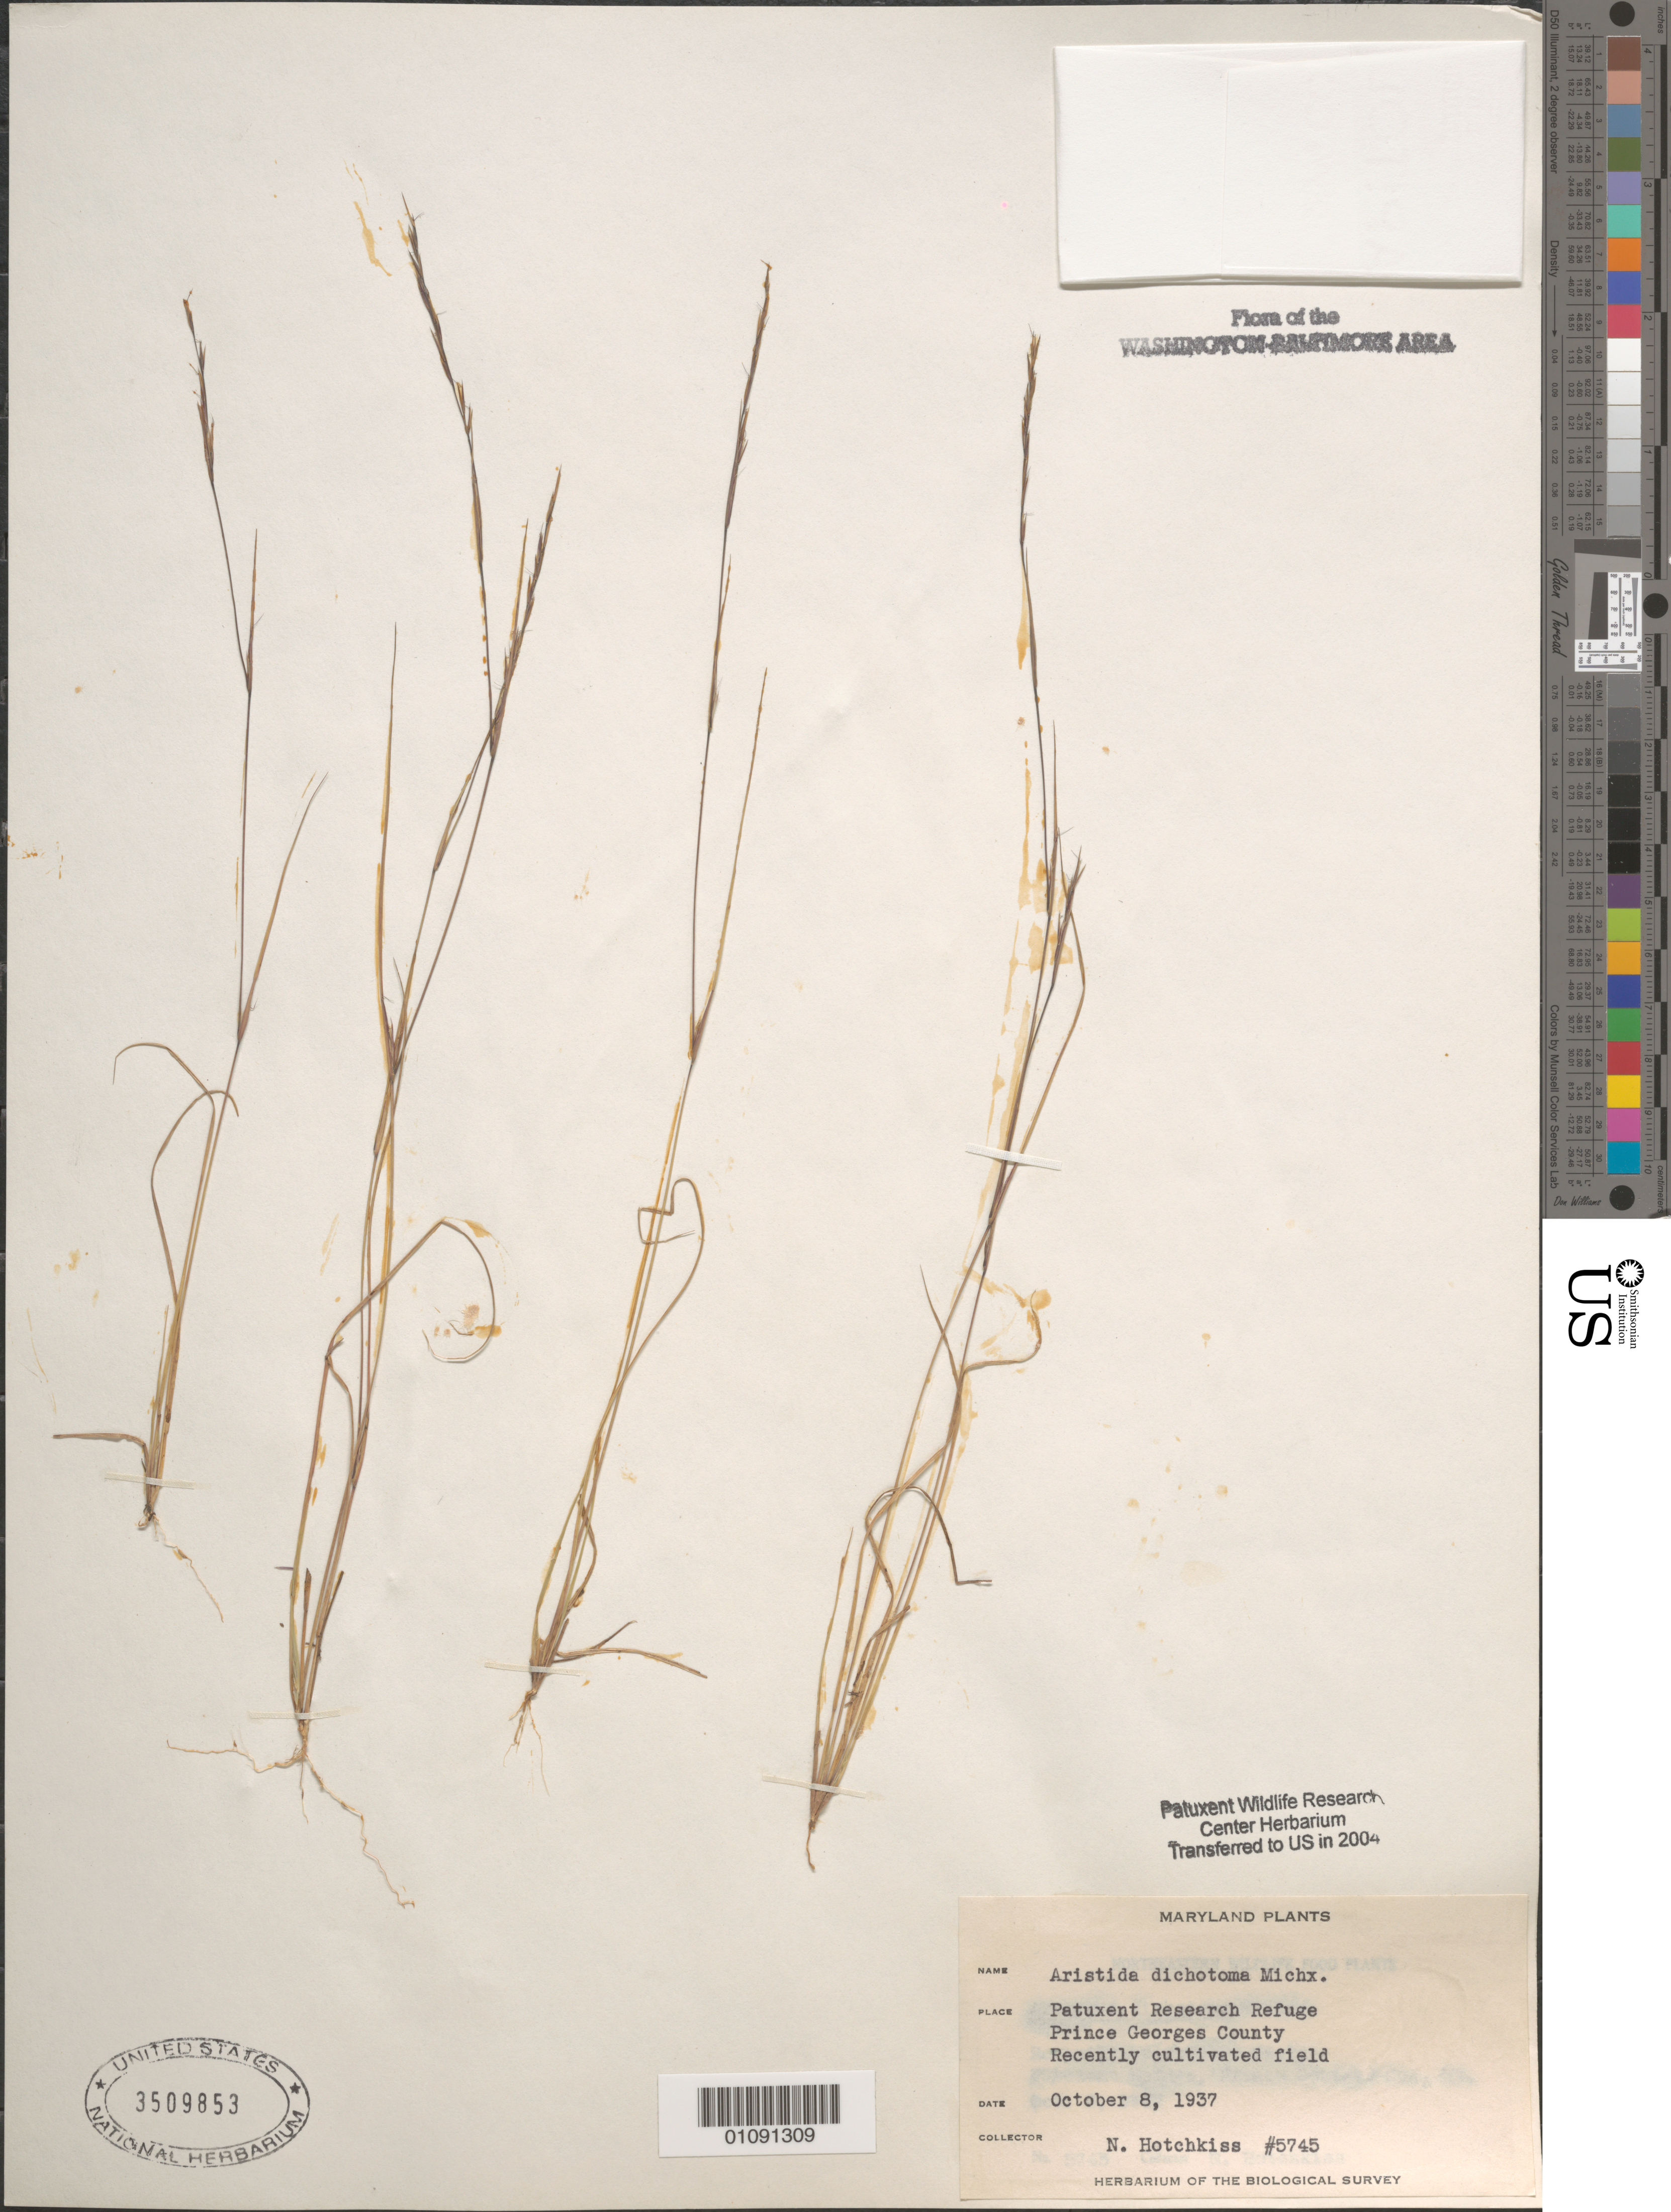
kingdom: Plantae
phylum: Tracheophyta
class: Liliopsida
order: Poales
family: Poaceae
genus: Aristida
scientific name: Aristida dichotoma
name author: Michx.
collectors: N. Hotchkiss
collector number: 5745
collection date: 1937-10-08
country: United States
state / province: Maryland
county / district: Prince George's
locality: Patuxent Wildlife Refuge.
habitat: Recently cultivated field.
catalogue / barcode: US 3509853